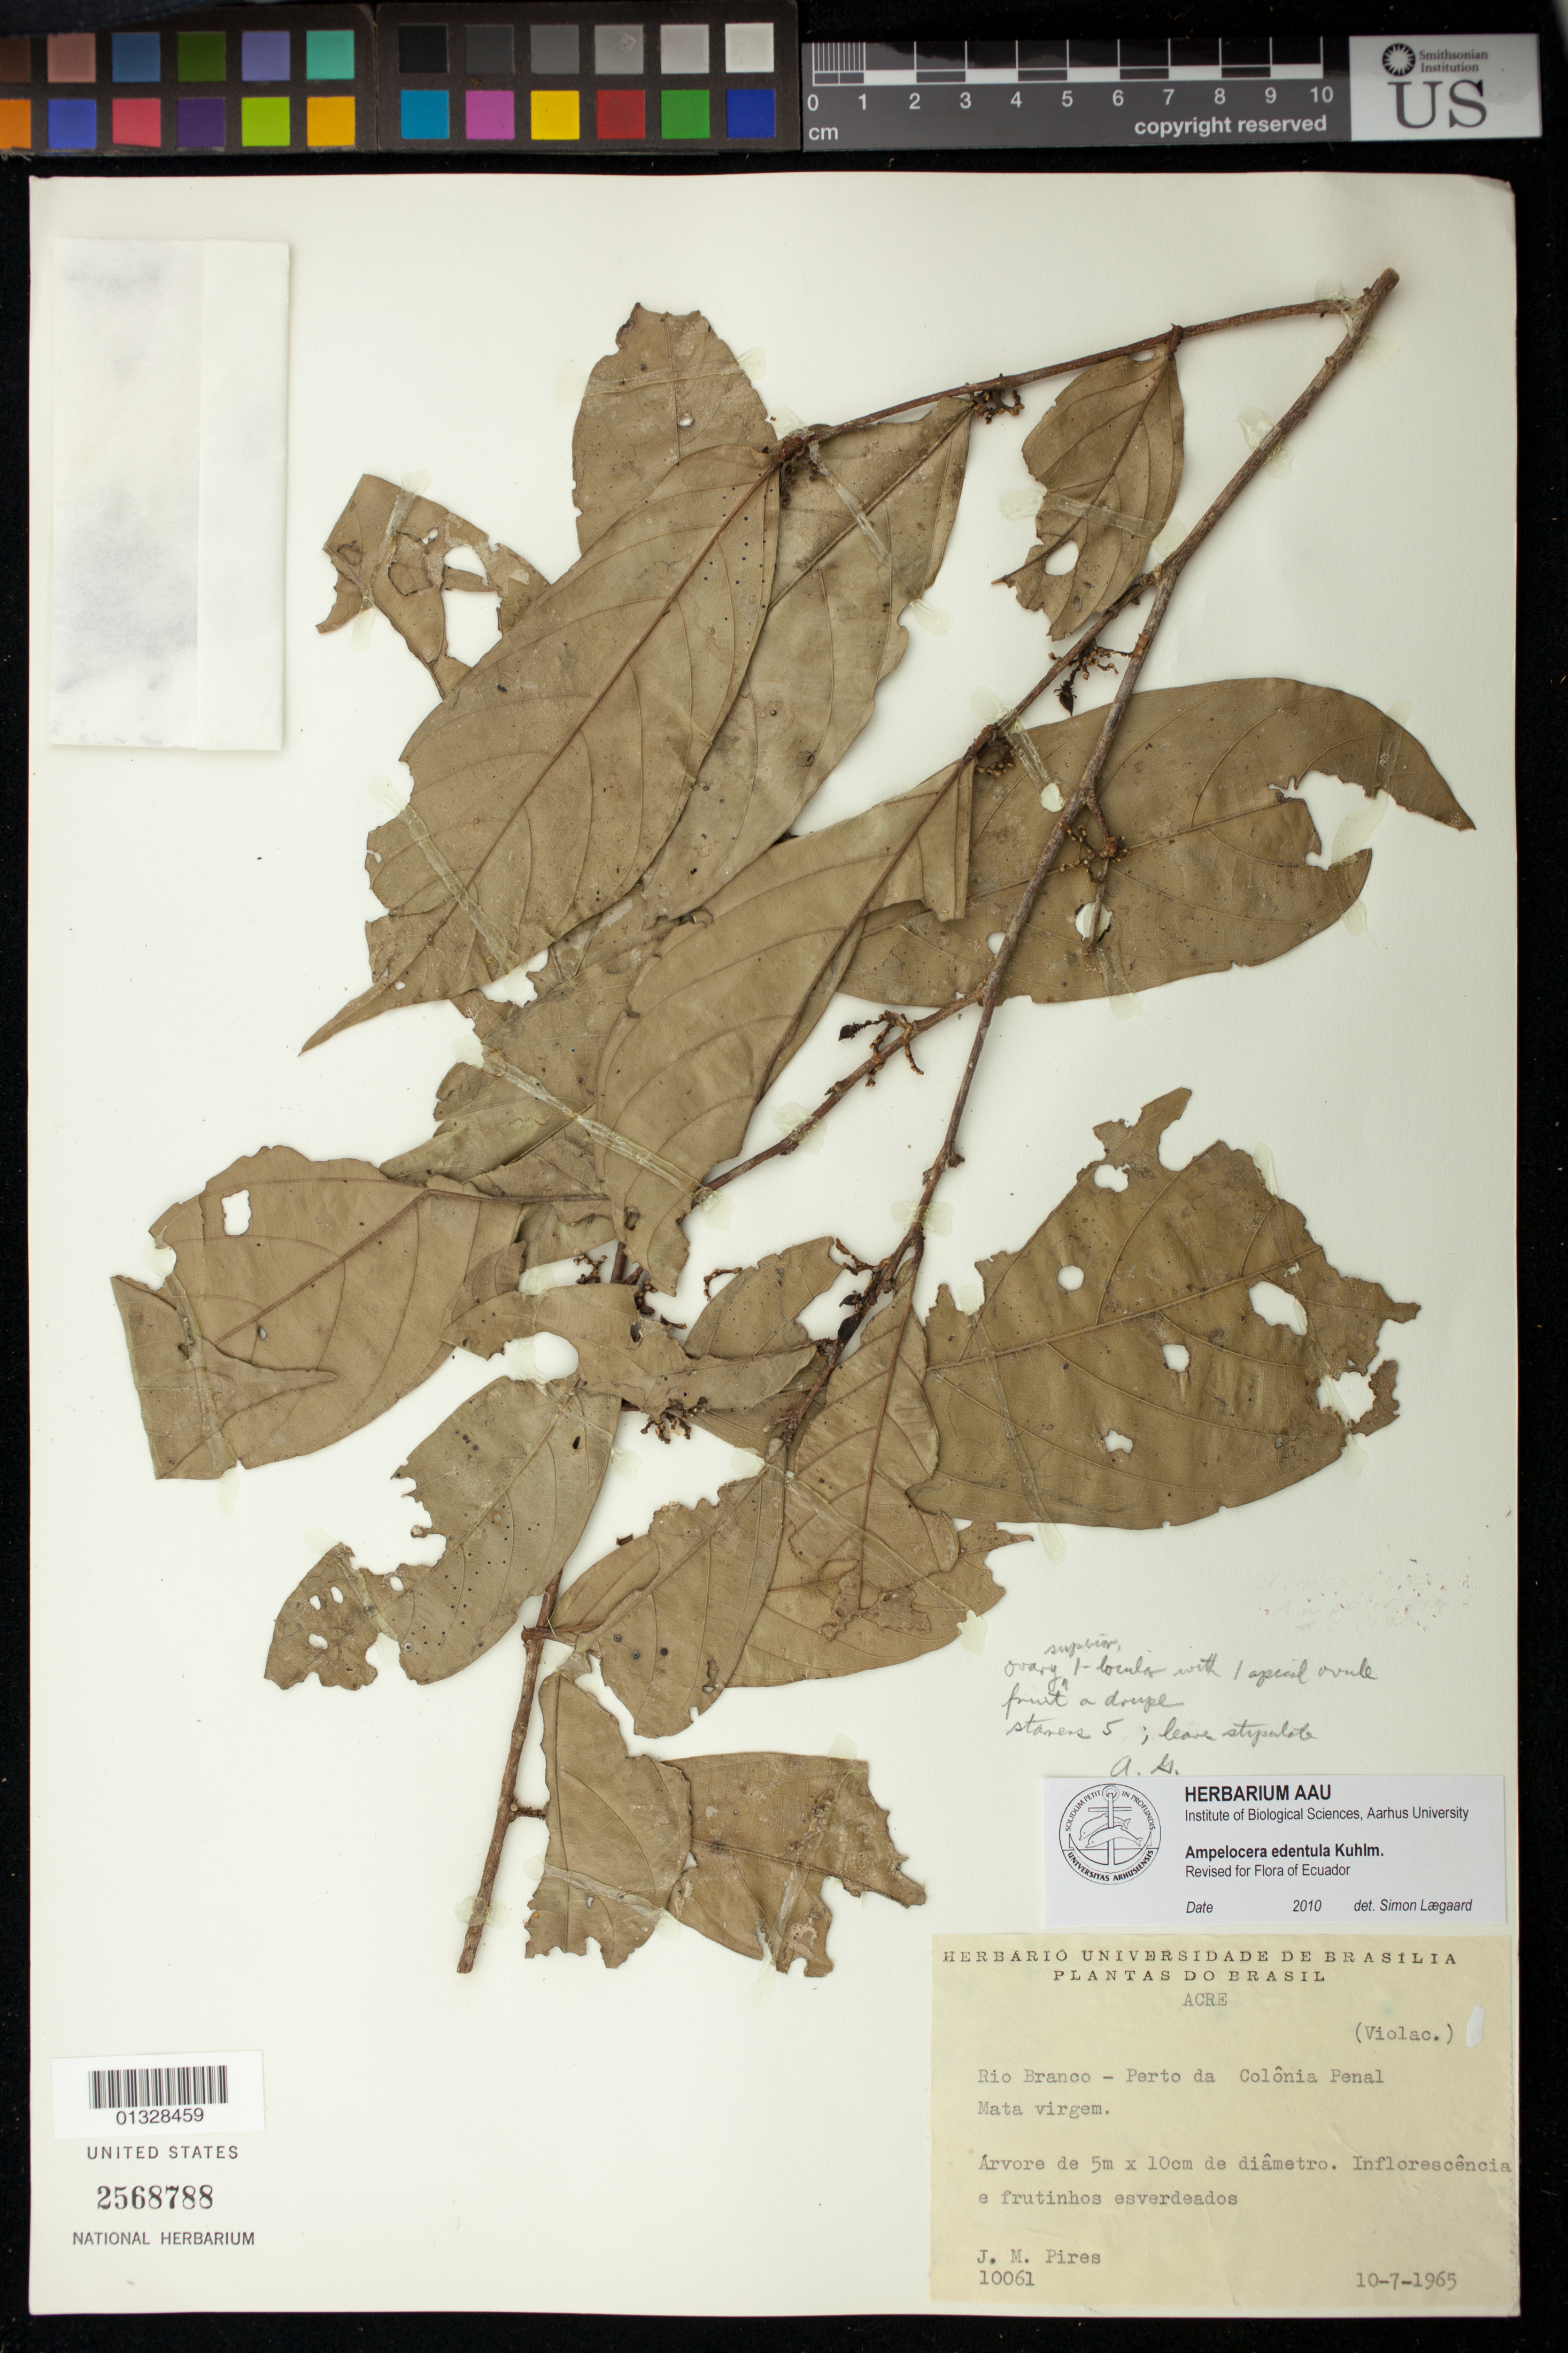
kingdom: Plantae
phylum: Tracheophyta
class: Magnoliopsida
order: Rosales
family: Cannabaceae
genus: Ampelocera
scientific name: Ampelocera edentula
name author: Kuhlm.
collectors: J. M. Pires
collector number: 10061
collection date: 1965-07-10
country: Brazil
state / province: Acre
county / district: Rio Branco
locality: Perto da Colonia Penal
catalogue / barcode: US 2568788